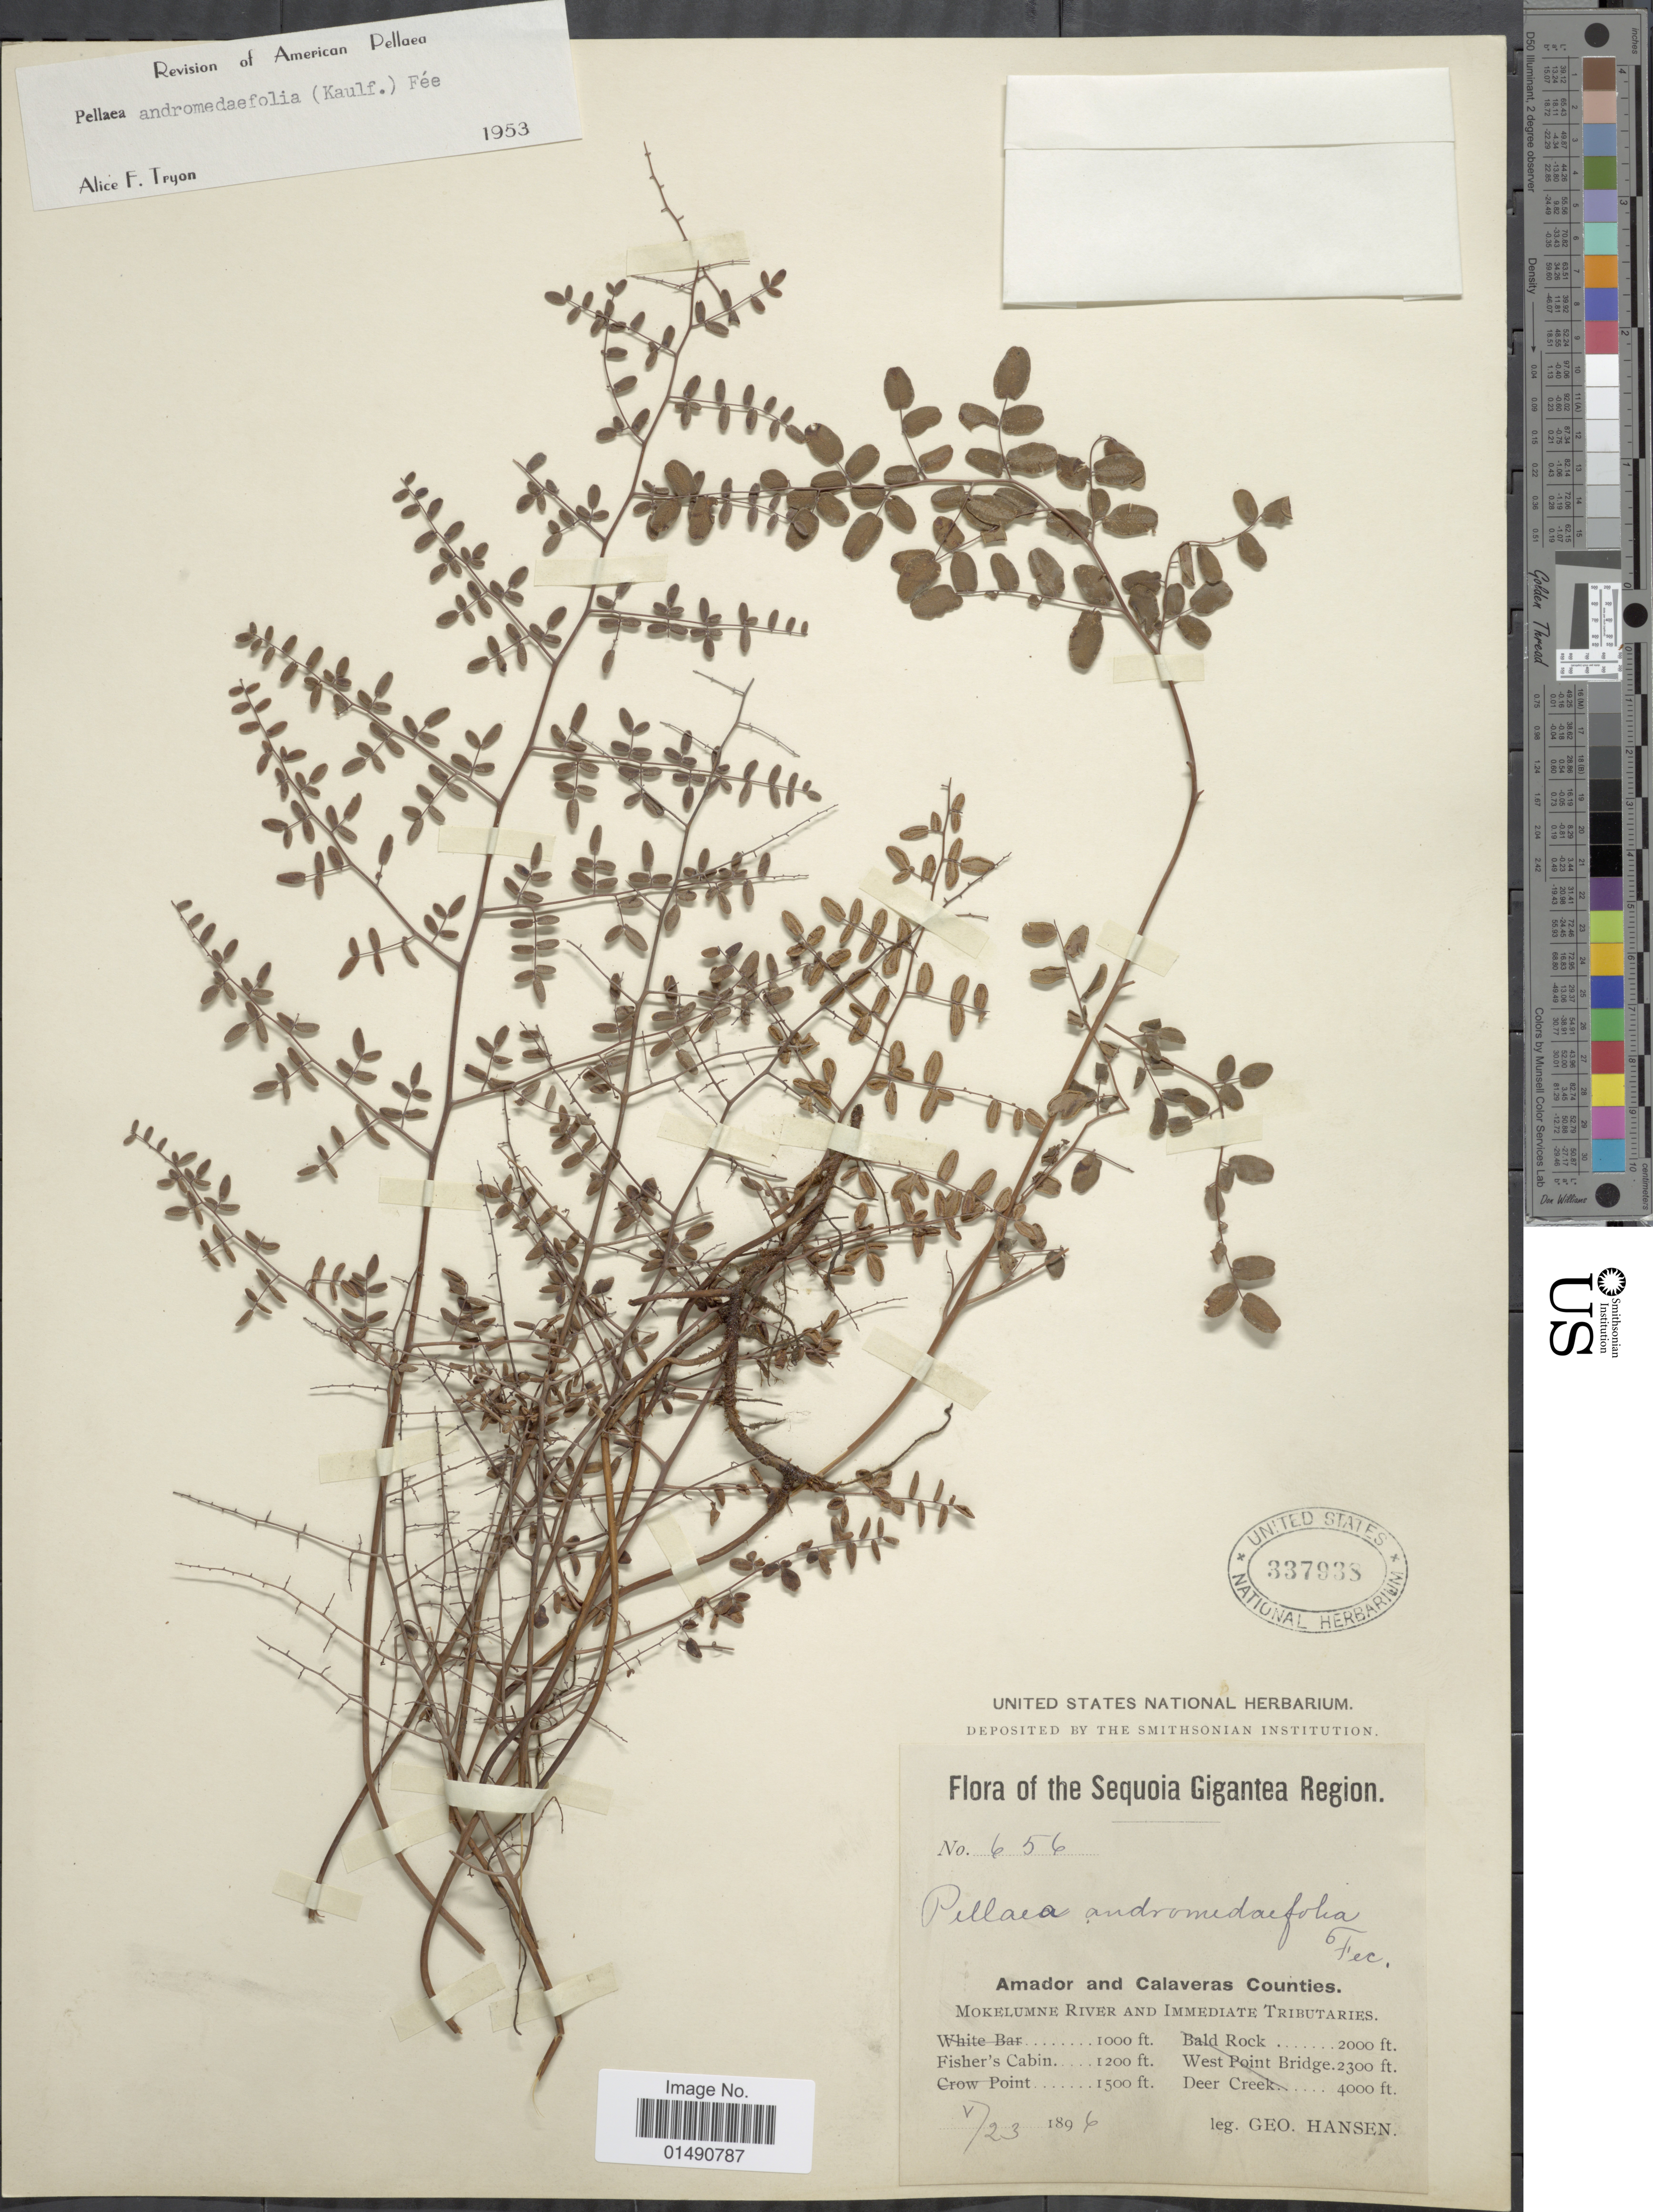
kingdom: Plantae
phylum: Tracheophyta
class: Polypodiopsida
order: Polypodiales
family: Pteridaceae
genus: Pellaea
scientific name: Pellaea andromedifolia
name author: (Kaulf.) Fée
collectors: G. Hansen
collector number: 656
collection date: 1896-05-23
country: United States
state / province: California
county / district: Calaveras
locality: Amador and Calaveras Counties, Fisher's Cabin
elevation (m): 366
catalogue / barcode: US 337938